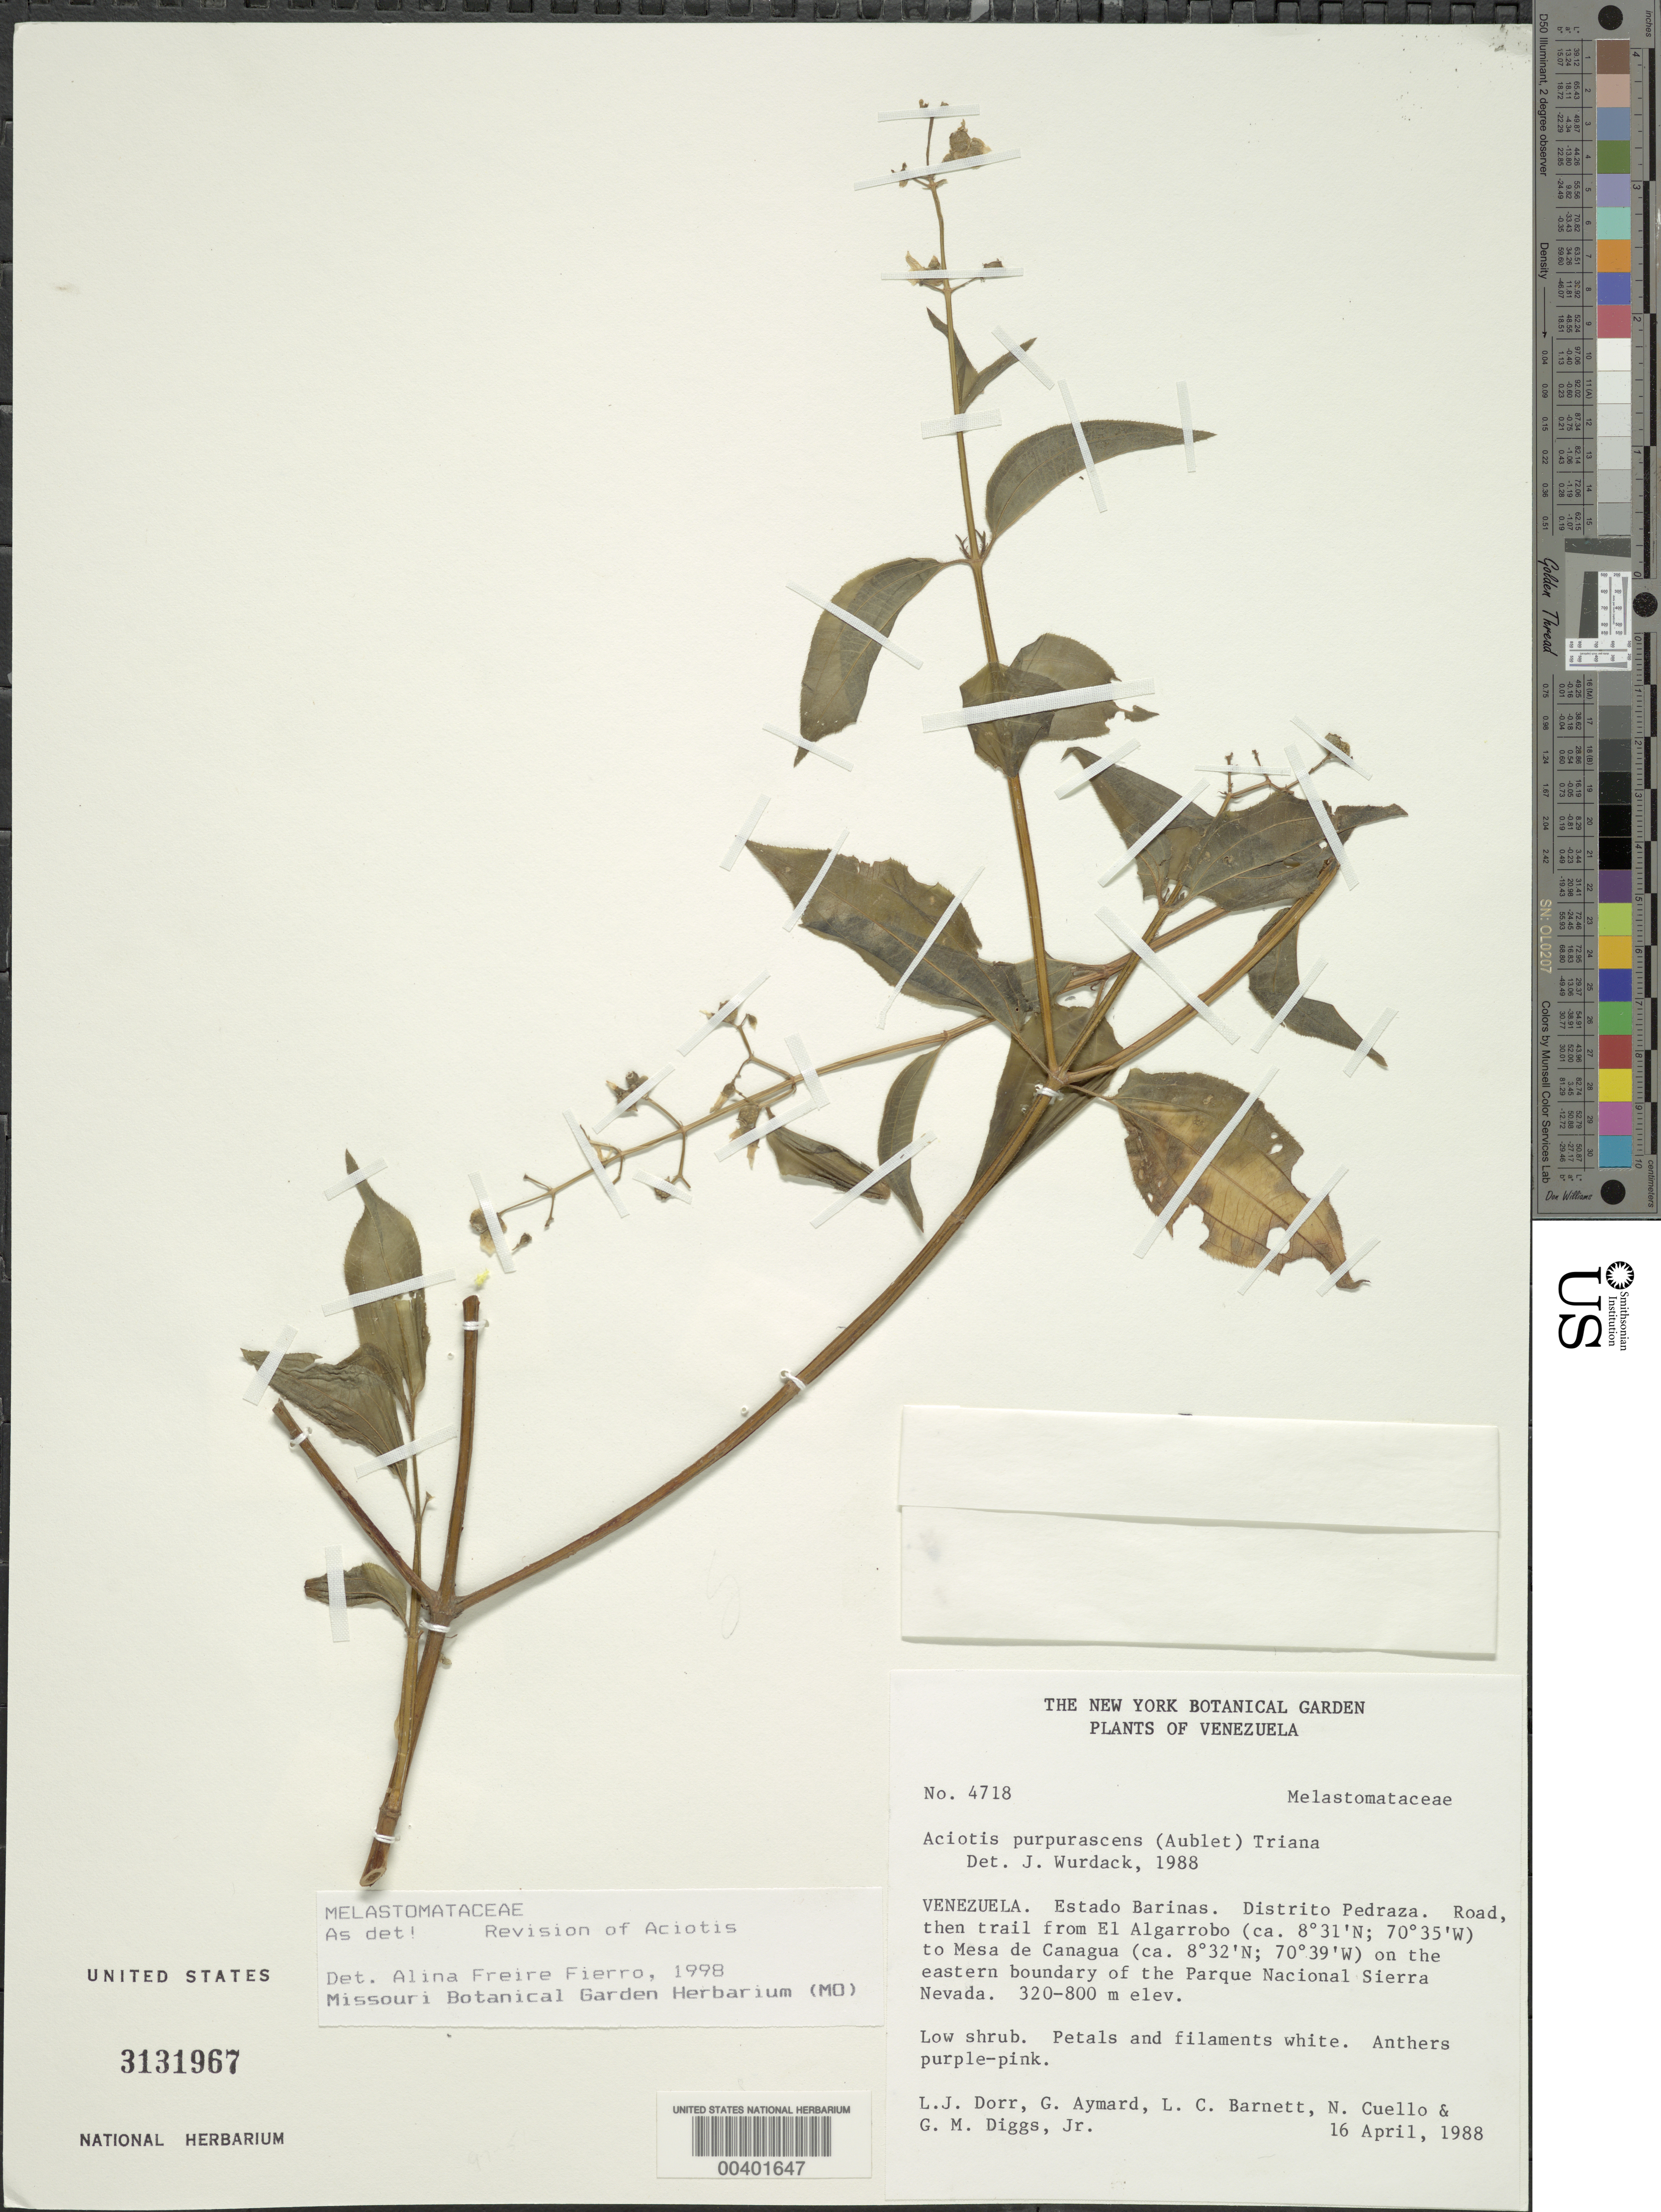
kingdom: Plantae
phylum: Tracheophyta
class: Magnoliopsida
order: Myrtales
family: Melastomataceae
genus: Aciotis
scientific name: Aciotis purpurascens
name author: (Aubl.) Triana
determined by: Wurdack, John J., (US), US (UNITED STATES)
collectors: L. J. Dorr, G. A. Aymard, L. C. Barnett, N. L. Cuello & G. Diggs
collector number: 4718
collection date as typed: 16 Apr 1988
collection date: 1988-04-16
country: Venezuela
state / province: Barinas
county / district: Pedraza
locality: Road, then trail from El Algarrobo to Mesa de Canagua on the eastern boundary of the Parque Nacional Sierra Nevada.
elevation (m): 320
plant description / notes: NY, PORT, US, VEN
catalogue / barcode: US 3131967